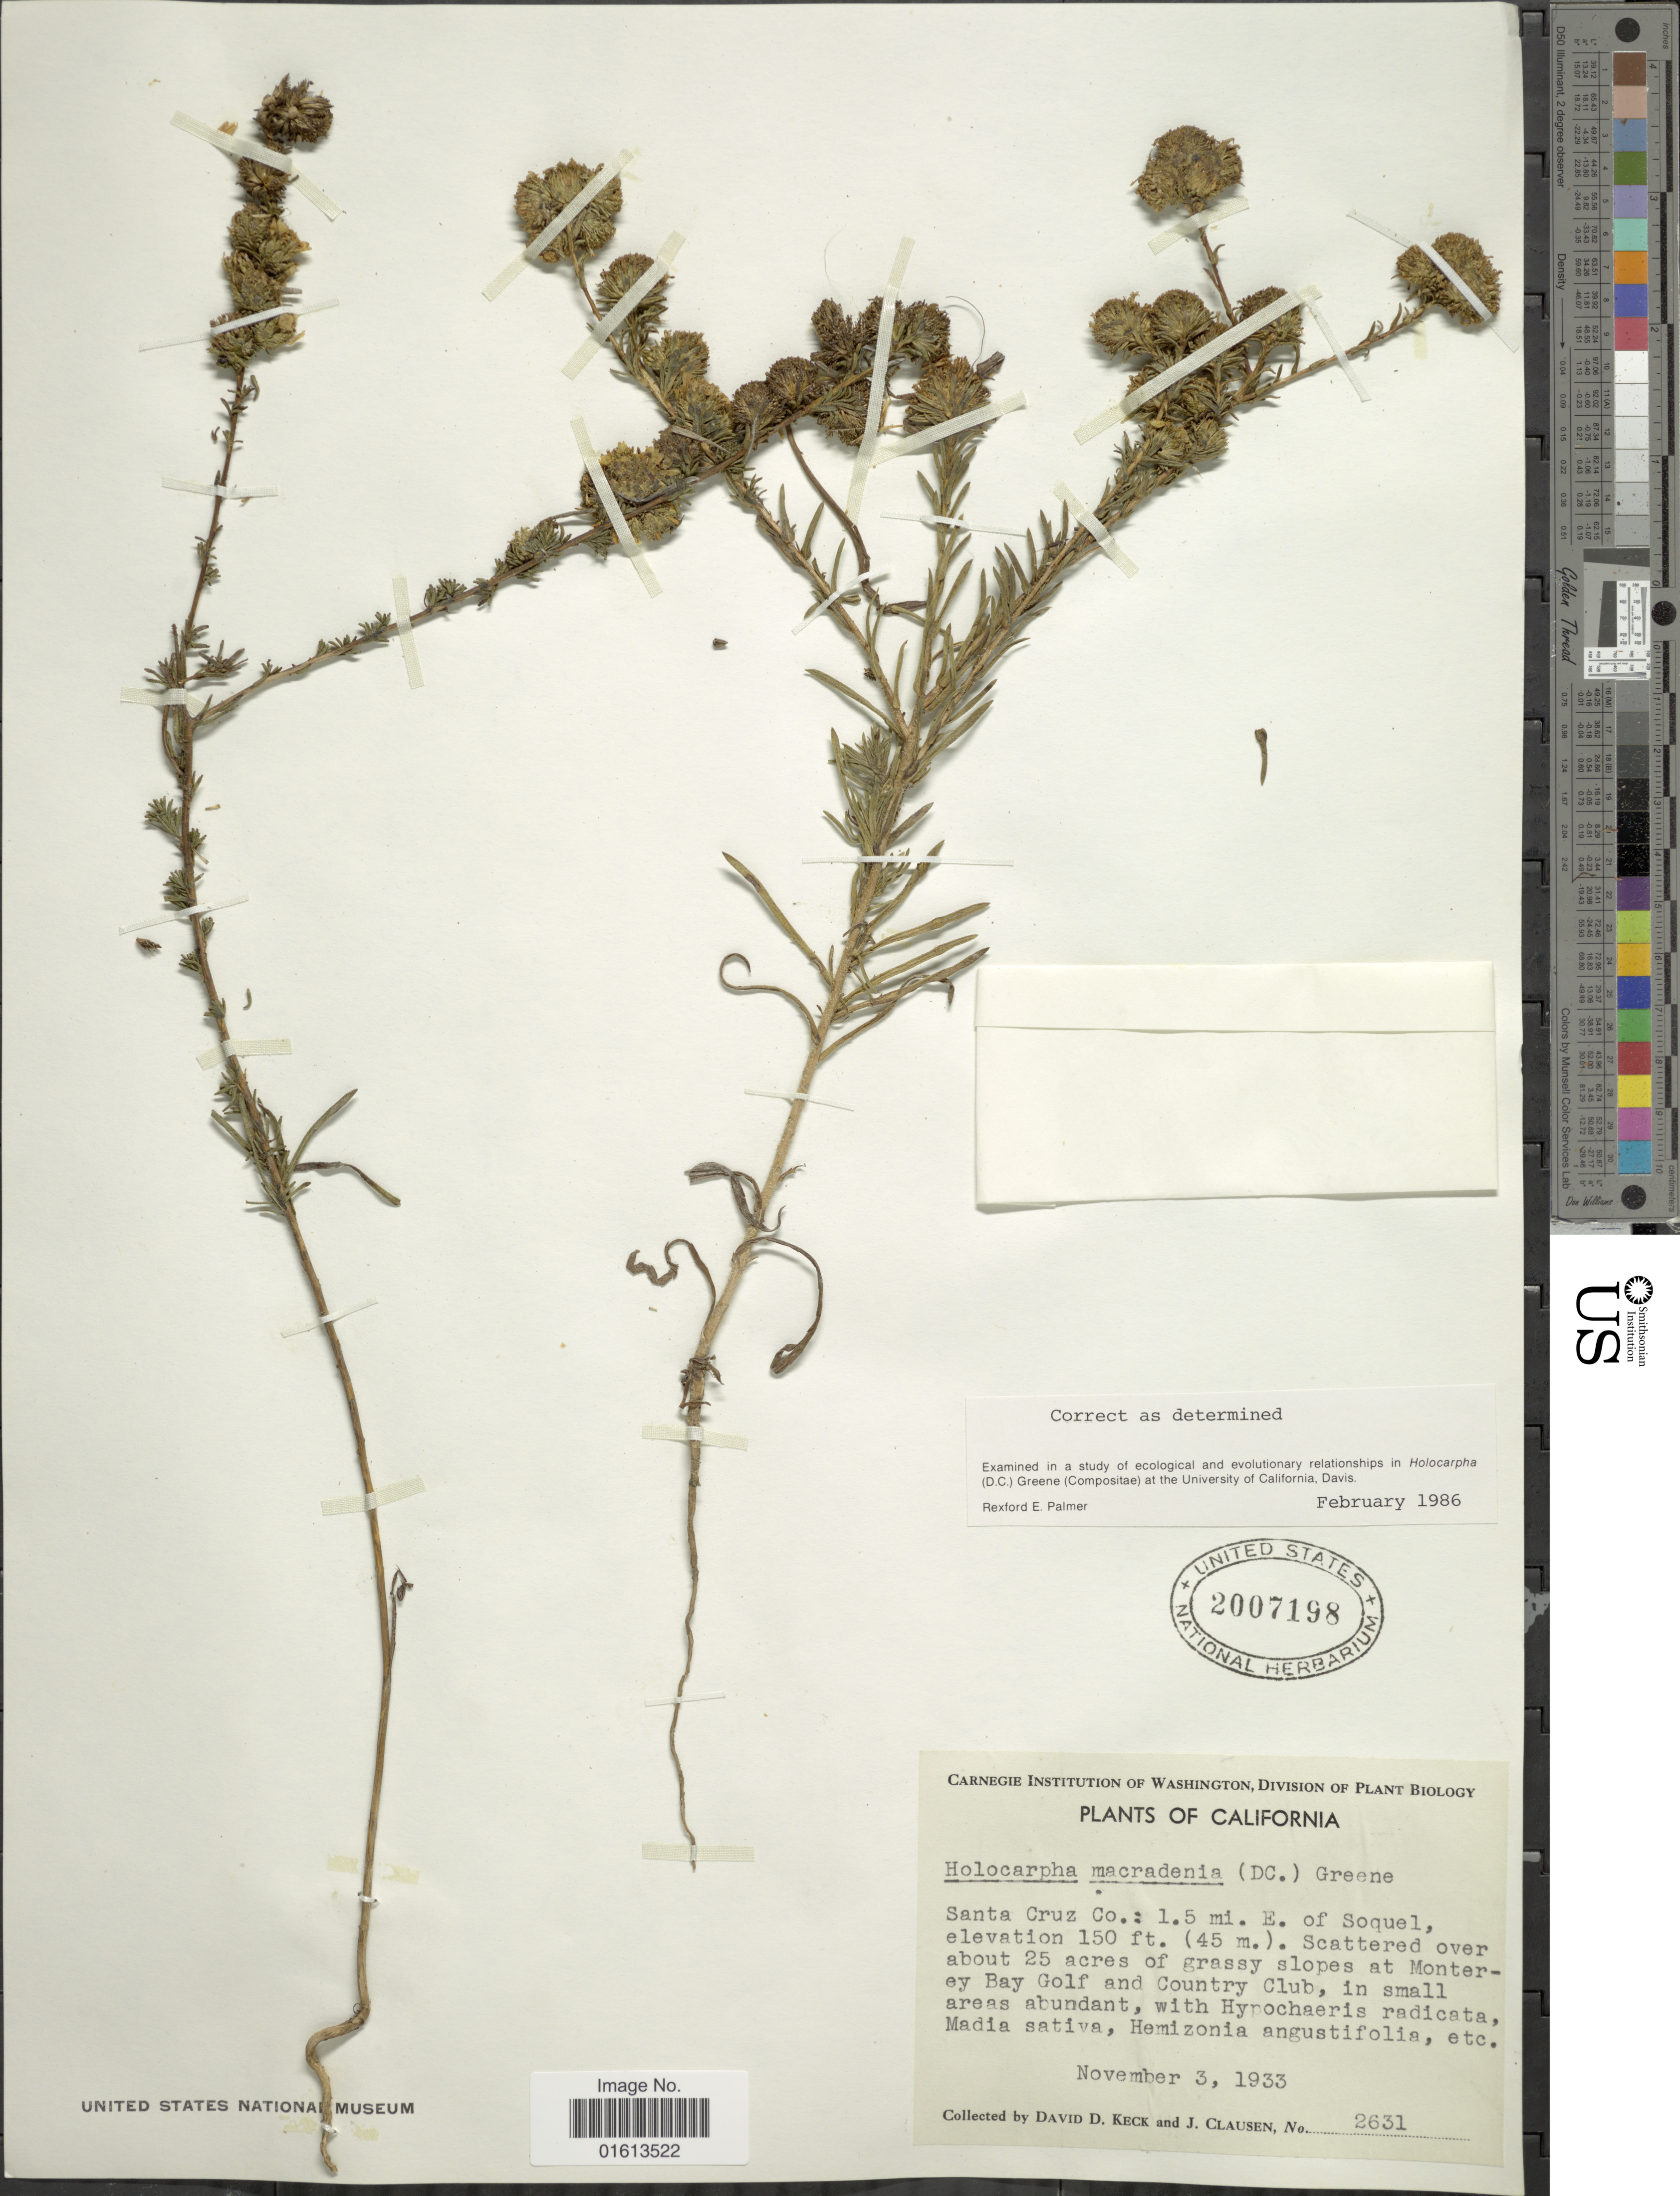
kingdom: Plantae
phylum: Tracheophyta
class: Magnoliopsida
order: Asterales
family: Asteraceae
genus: Holocarpha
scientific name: Holocarpha macradenia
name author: (DC.) Greene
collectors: D. D. Keck & J. Clausen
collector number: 2631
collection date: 1933-11-03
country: United States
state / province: California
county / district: Monterey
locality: Santa Cruz Co.: 1.5 mi. E. of Soquel, scattered over about 25 acres of grassy slopes at Monterey Bay Golf and Country Club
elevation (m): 46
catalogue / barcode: US 2007198